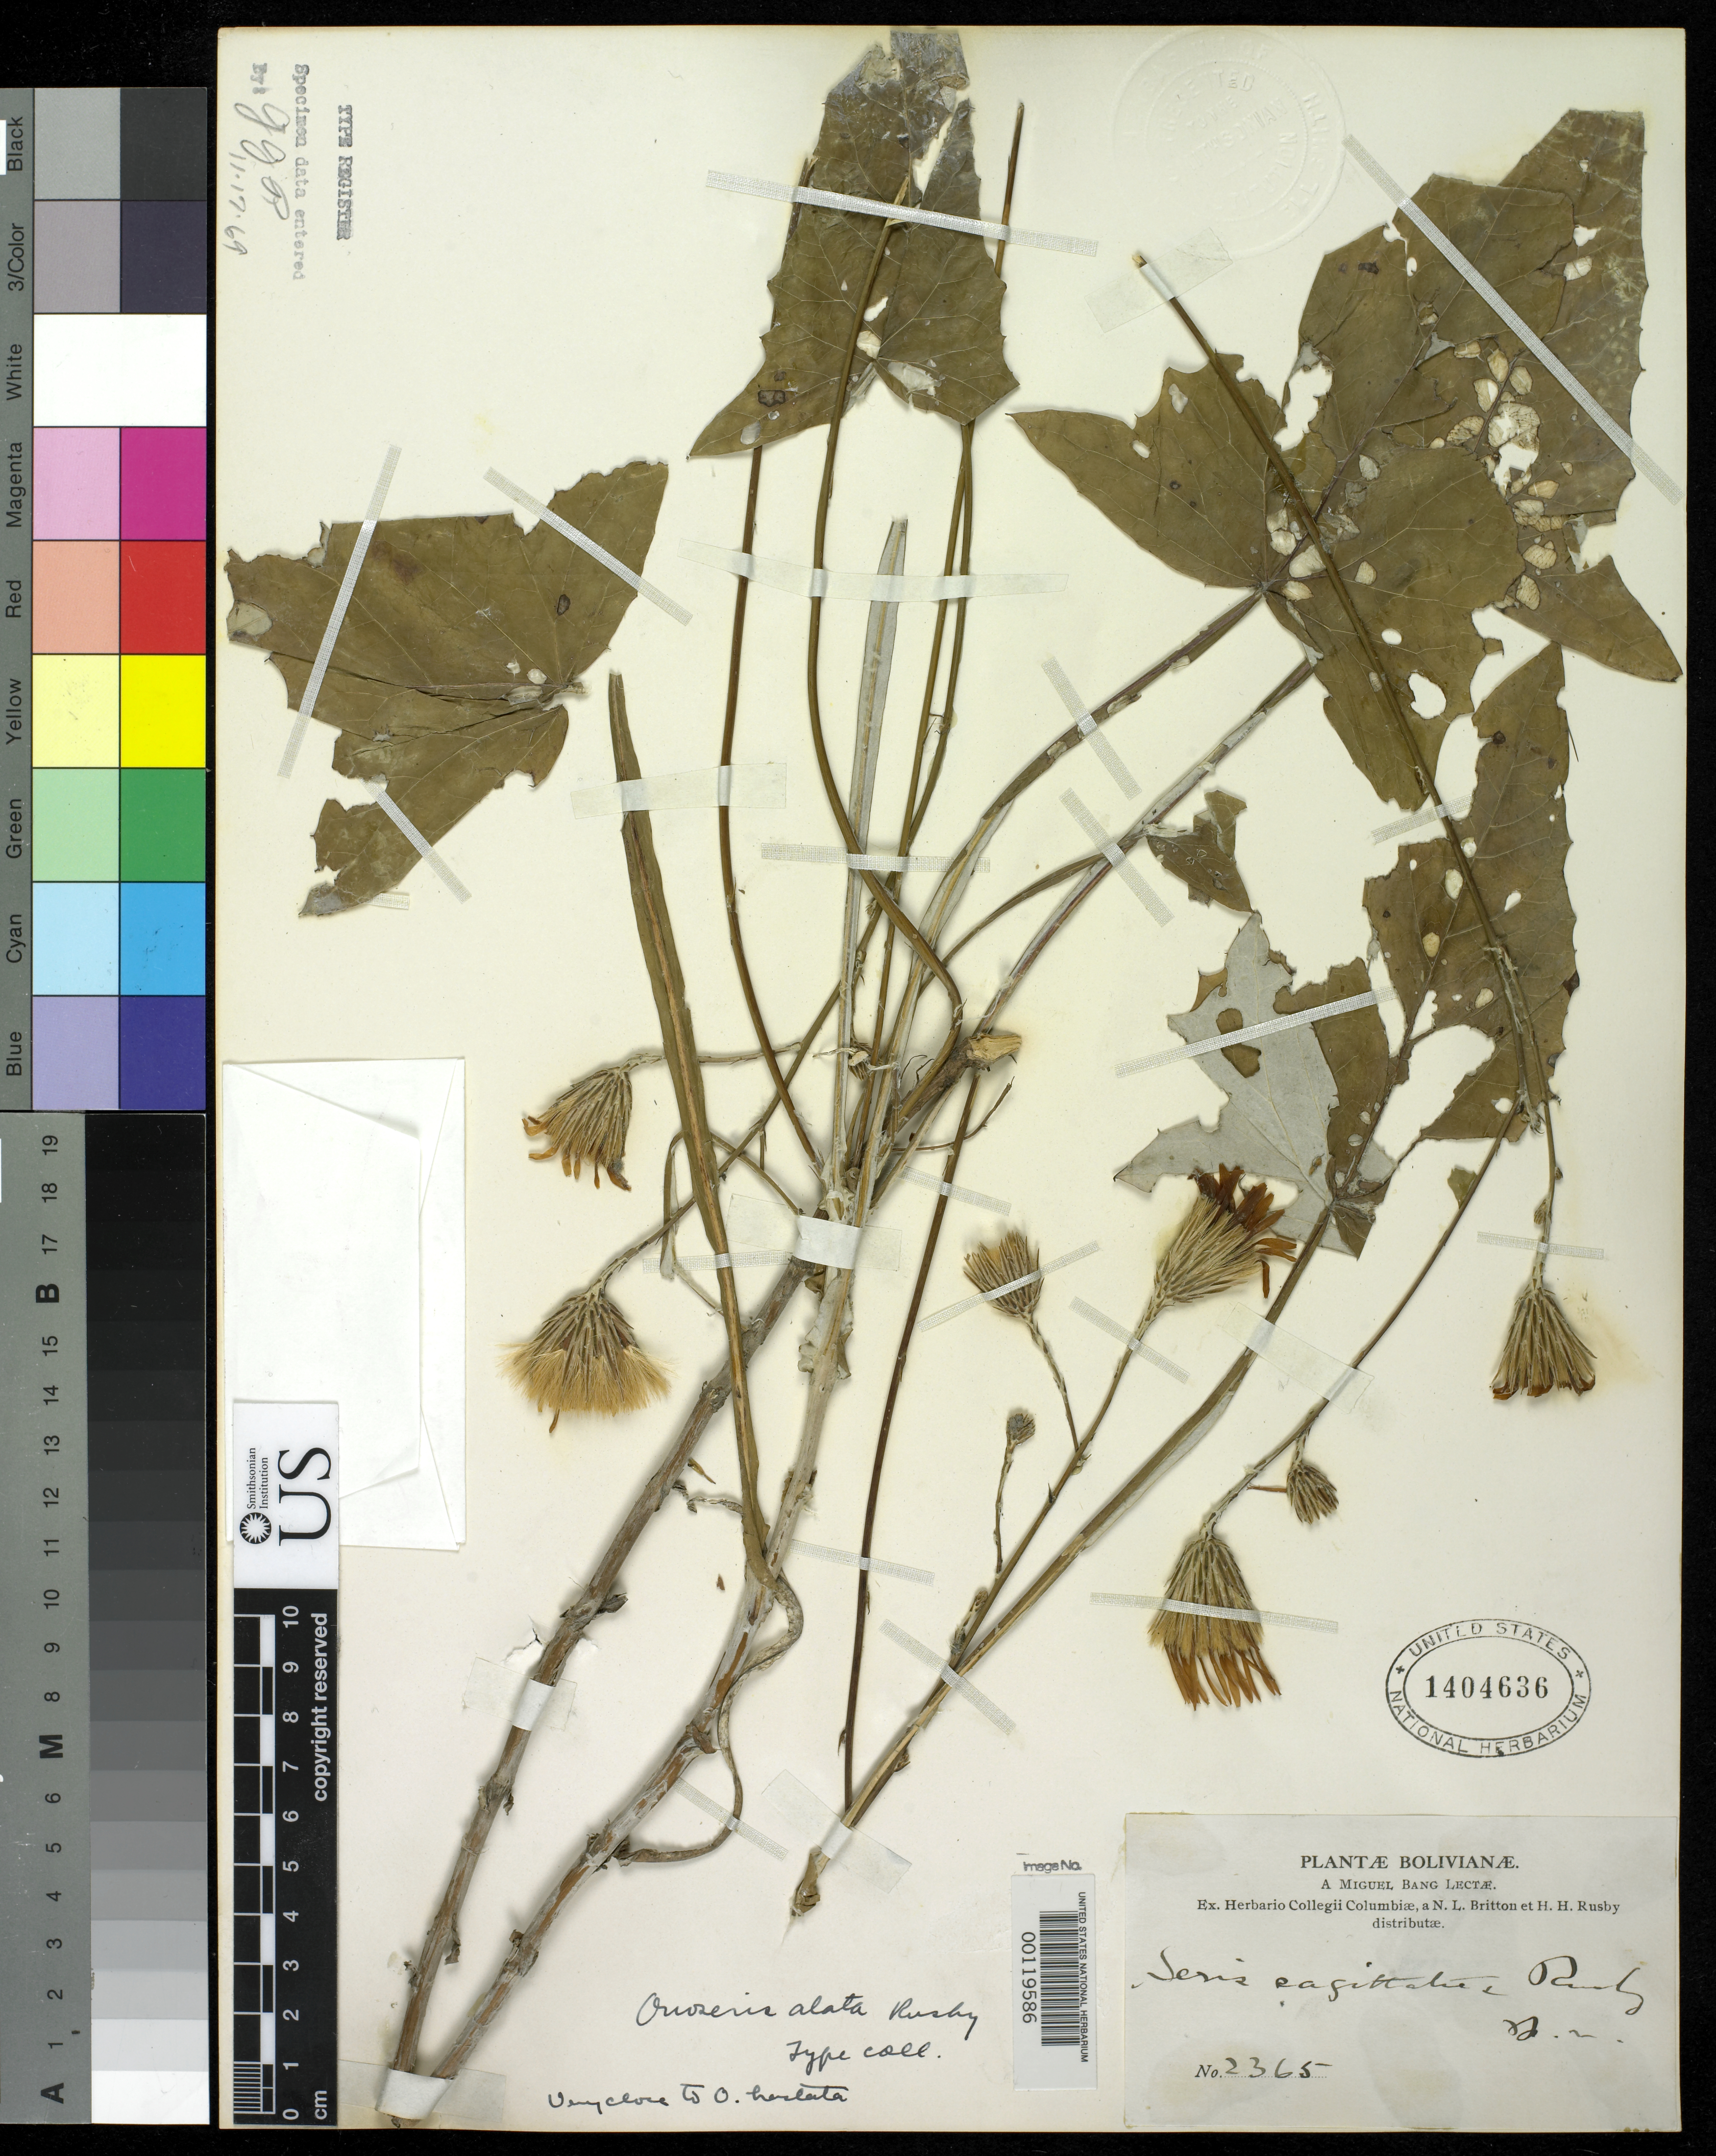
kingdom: Plantae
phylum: Tracheophyta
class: Magnoliopsida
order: Asterales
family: Asteraceae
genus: Onoseris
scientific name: Onoseris alata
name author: Rusby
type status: Isotype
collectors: M. Bang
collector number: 2365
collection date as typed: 30 Jul 1894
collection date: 1894-07-30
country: Bolivia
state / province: La Paz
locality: Coroico, Yungas.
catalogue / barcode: US 1404636